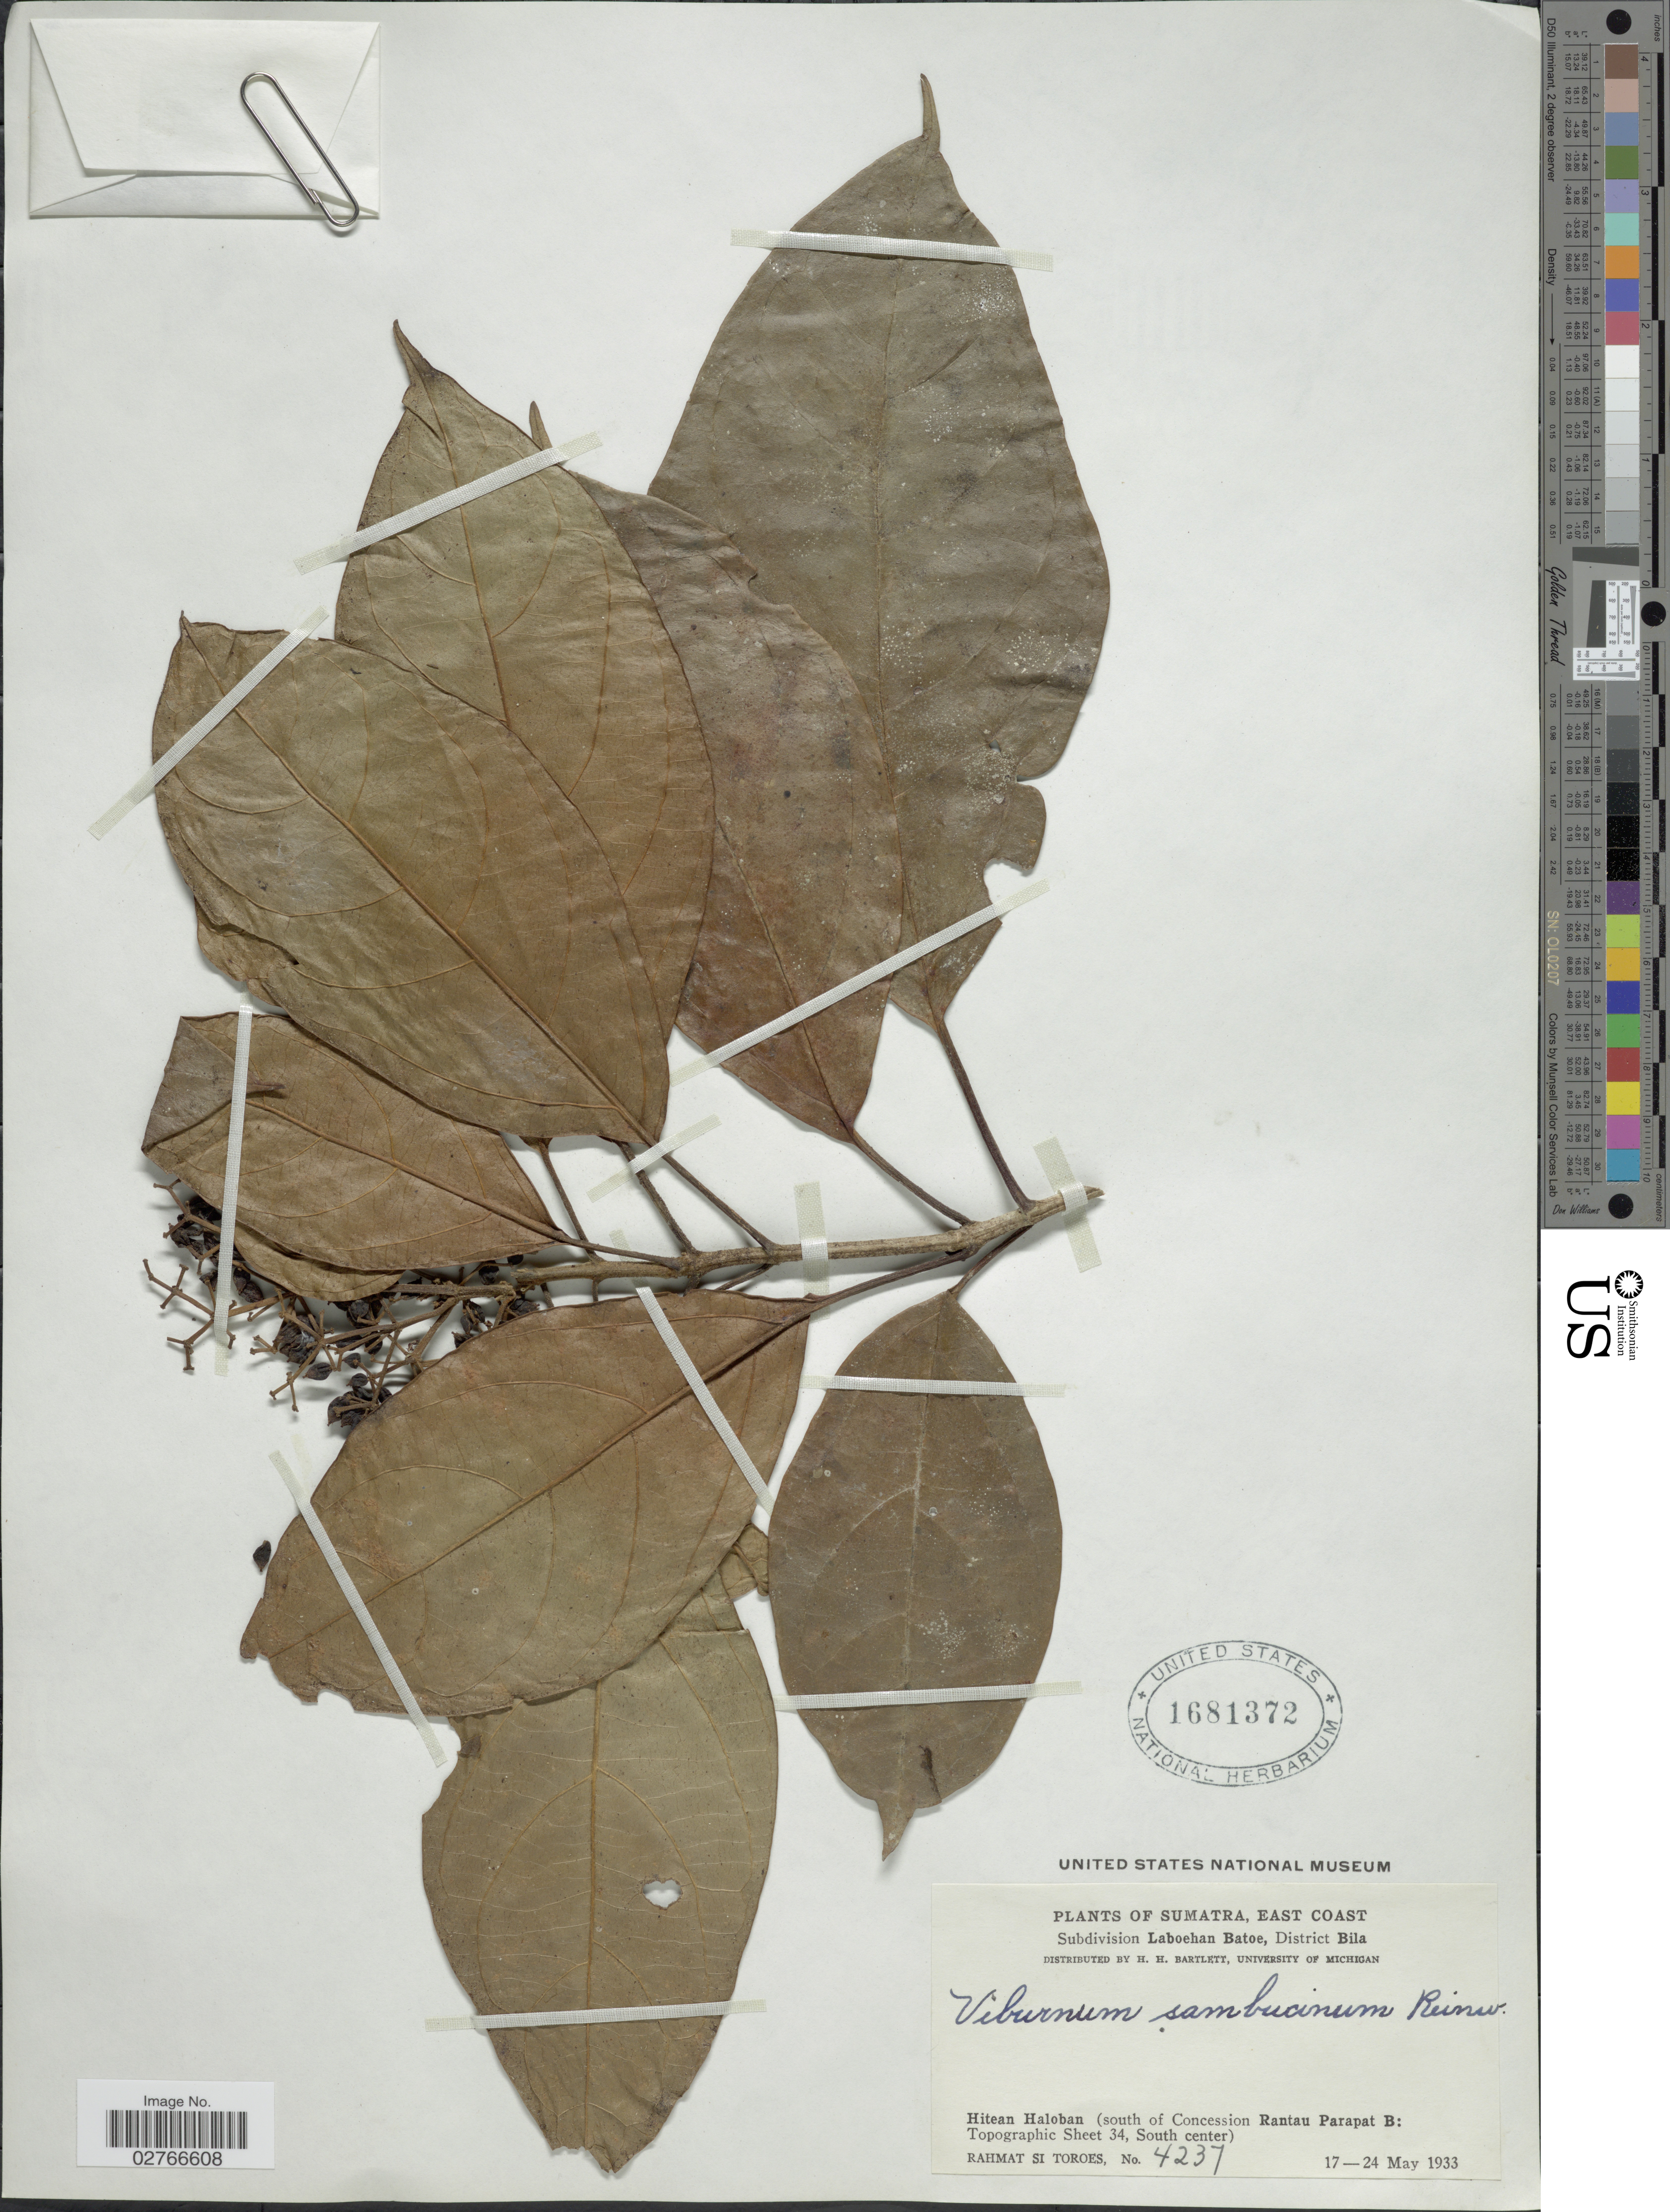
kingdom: Plantae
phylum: Tracheophyta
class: Magnoliopsida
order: Dipsacales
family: Viburnaceae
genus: Viburnum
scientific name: Viburnum sambucinum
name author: Reinw. ex Blume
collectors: Rahmat Si Boeea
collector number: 4237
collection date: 1933-05-17/1933-05-24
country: Indonesia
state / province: Sumatra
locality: East Coast. Subdivision Laboehan Batoe, District Bila. Hitean Haloban (south of Concession Rantau Parapat B: Topographic Sheet 34, South center).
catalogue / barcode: US 1681372